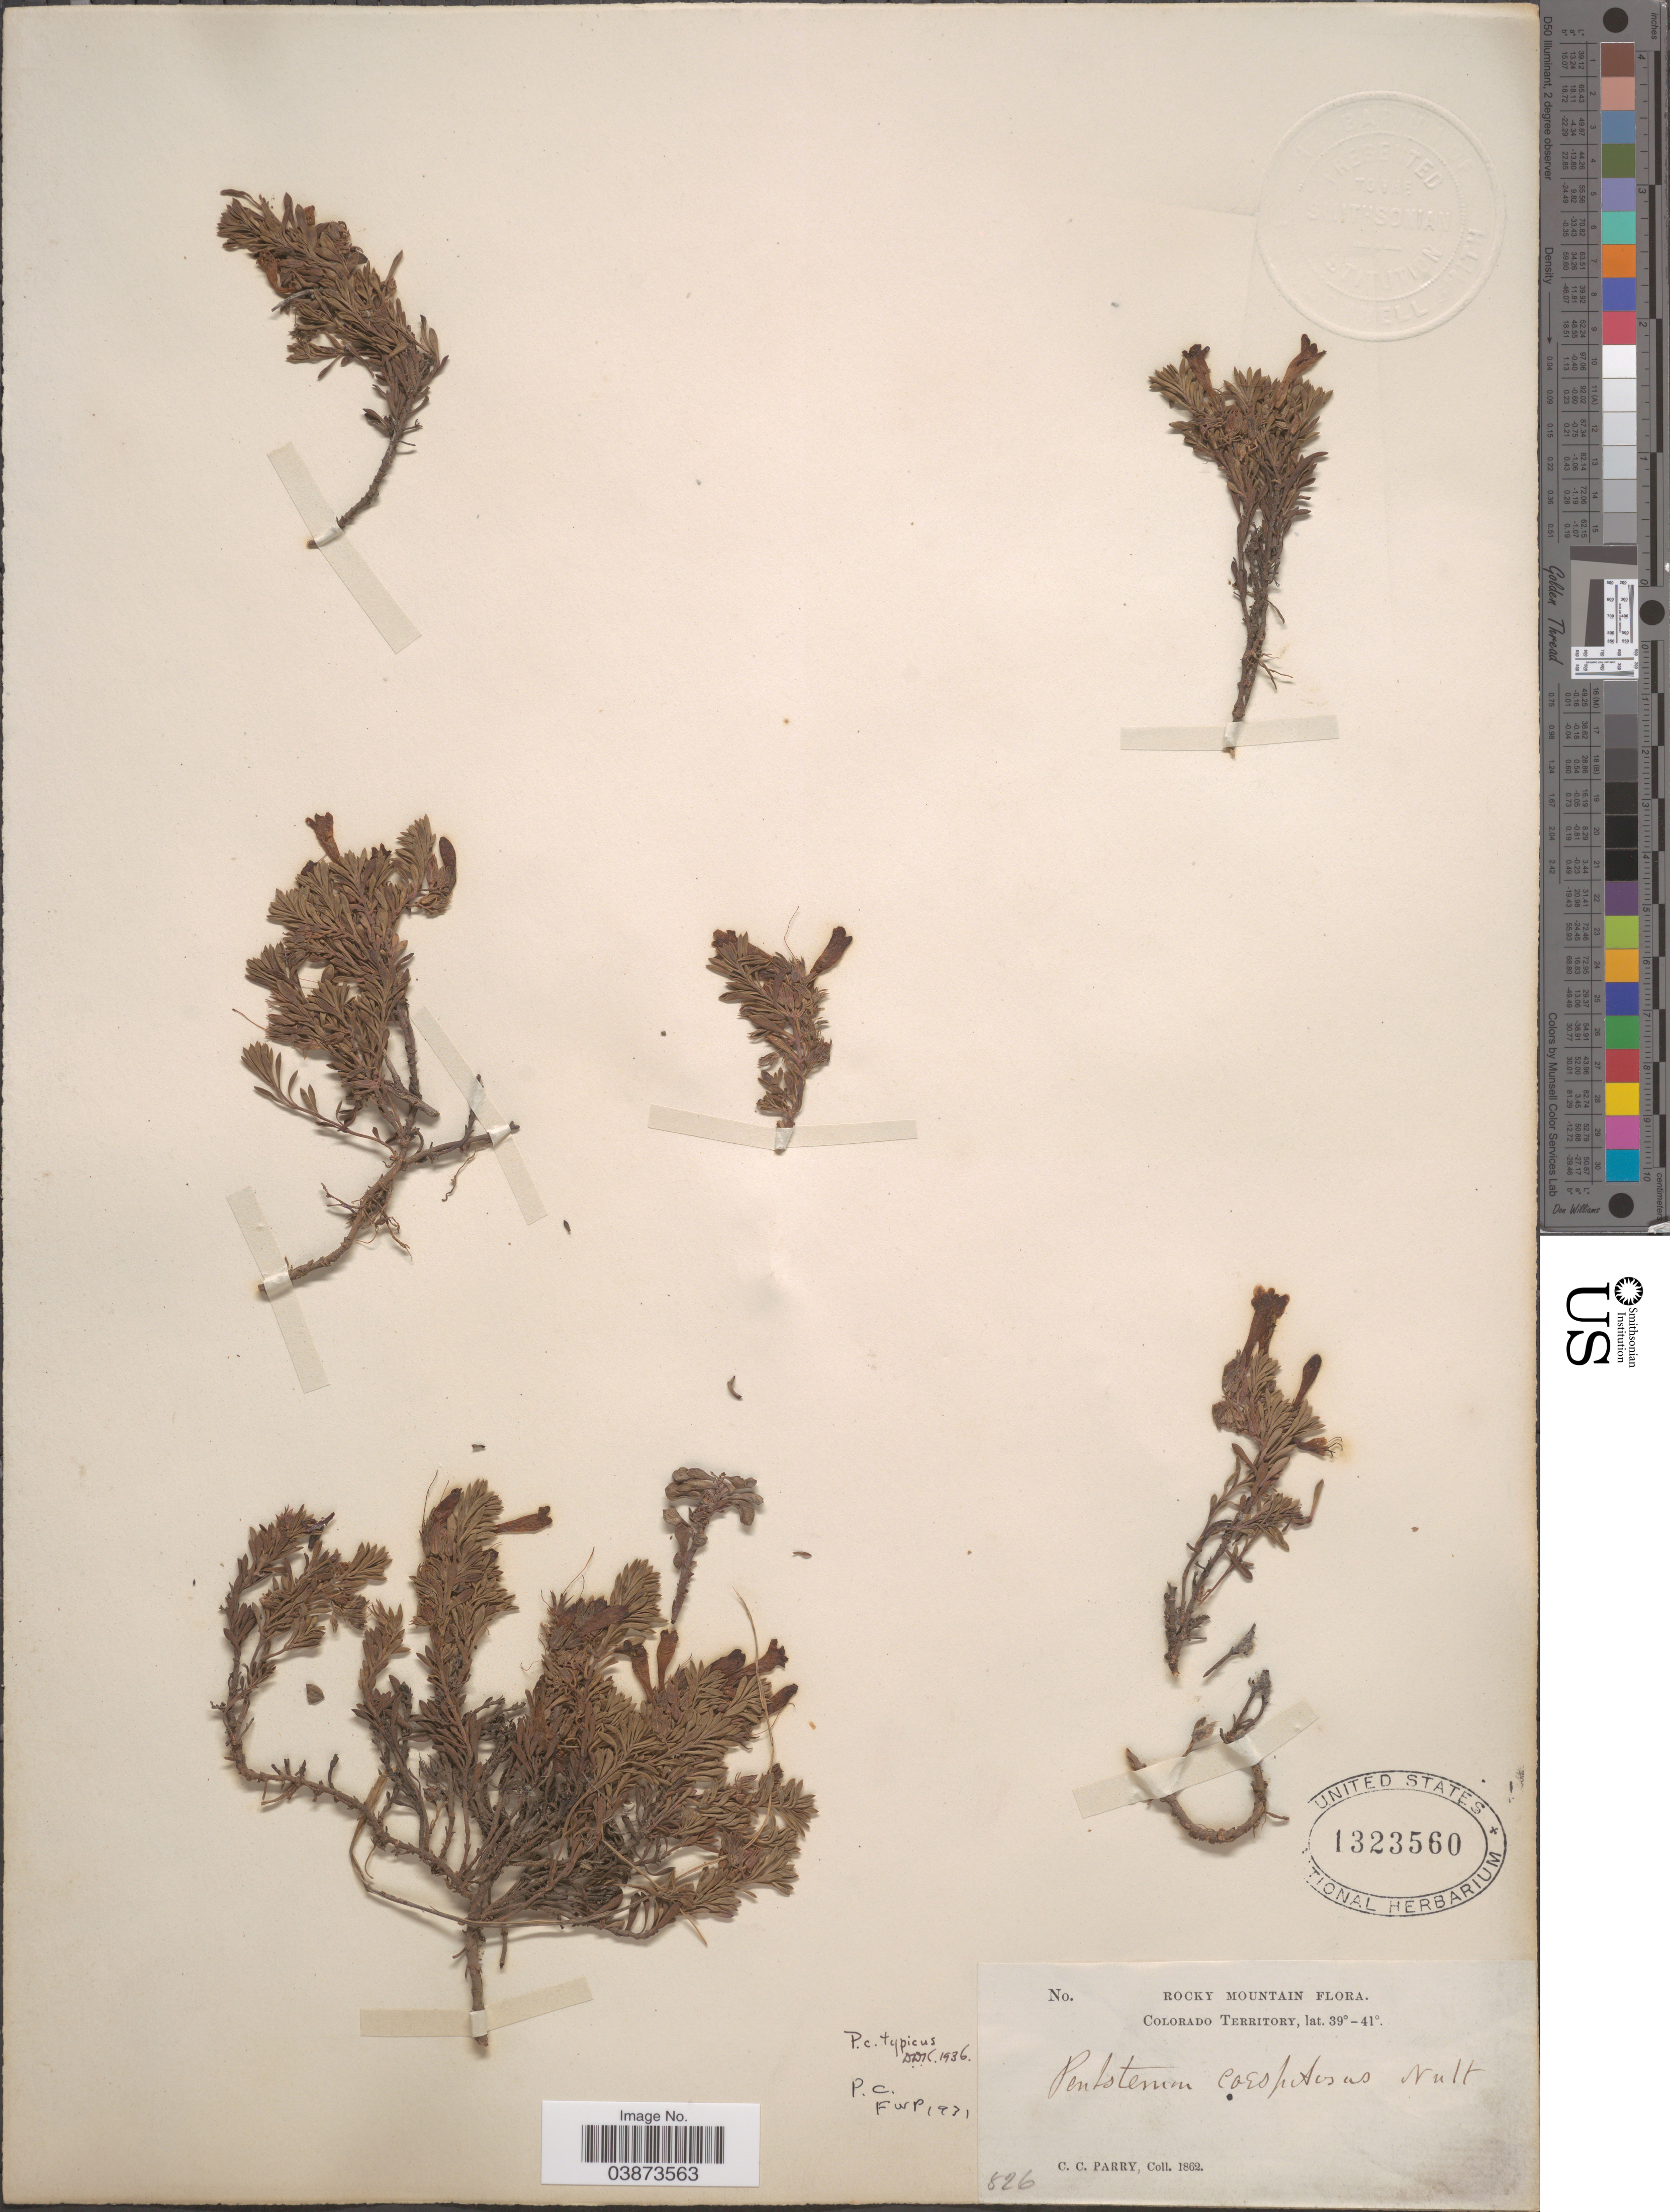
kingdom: Plantae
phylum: Tracheophyta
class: Magnoliopsida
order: Lamiales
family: Plantaginaceae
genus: Penstemon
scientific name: Penstemon caespitosus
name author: Nutt. ex A. Gray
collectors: C. C. Parry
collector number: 826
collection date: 1862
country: United States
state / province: Colorado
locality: Rocky Mountain. Colorado Territory.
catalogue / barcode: US 1323560